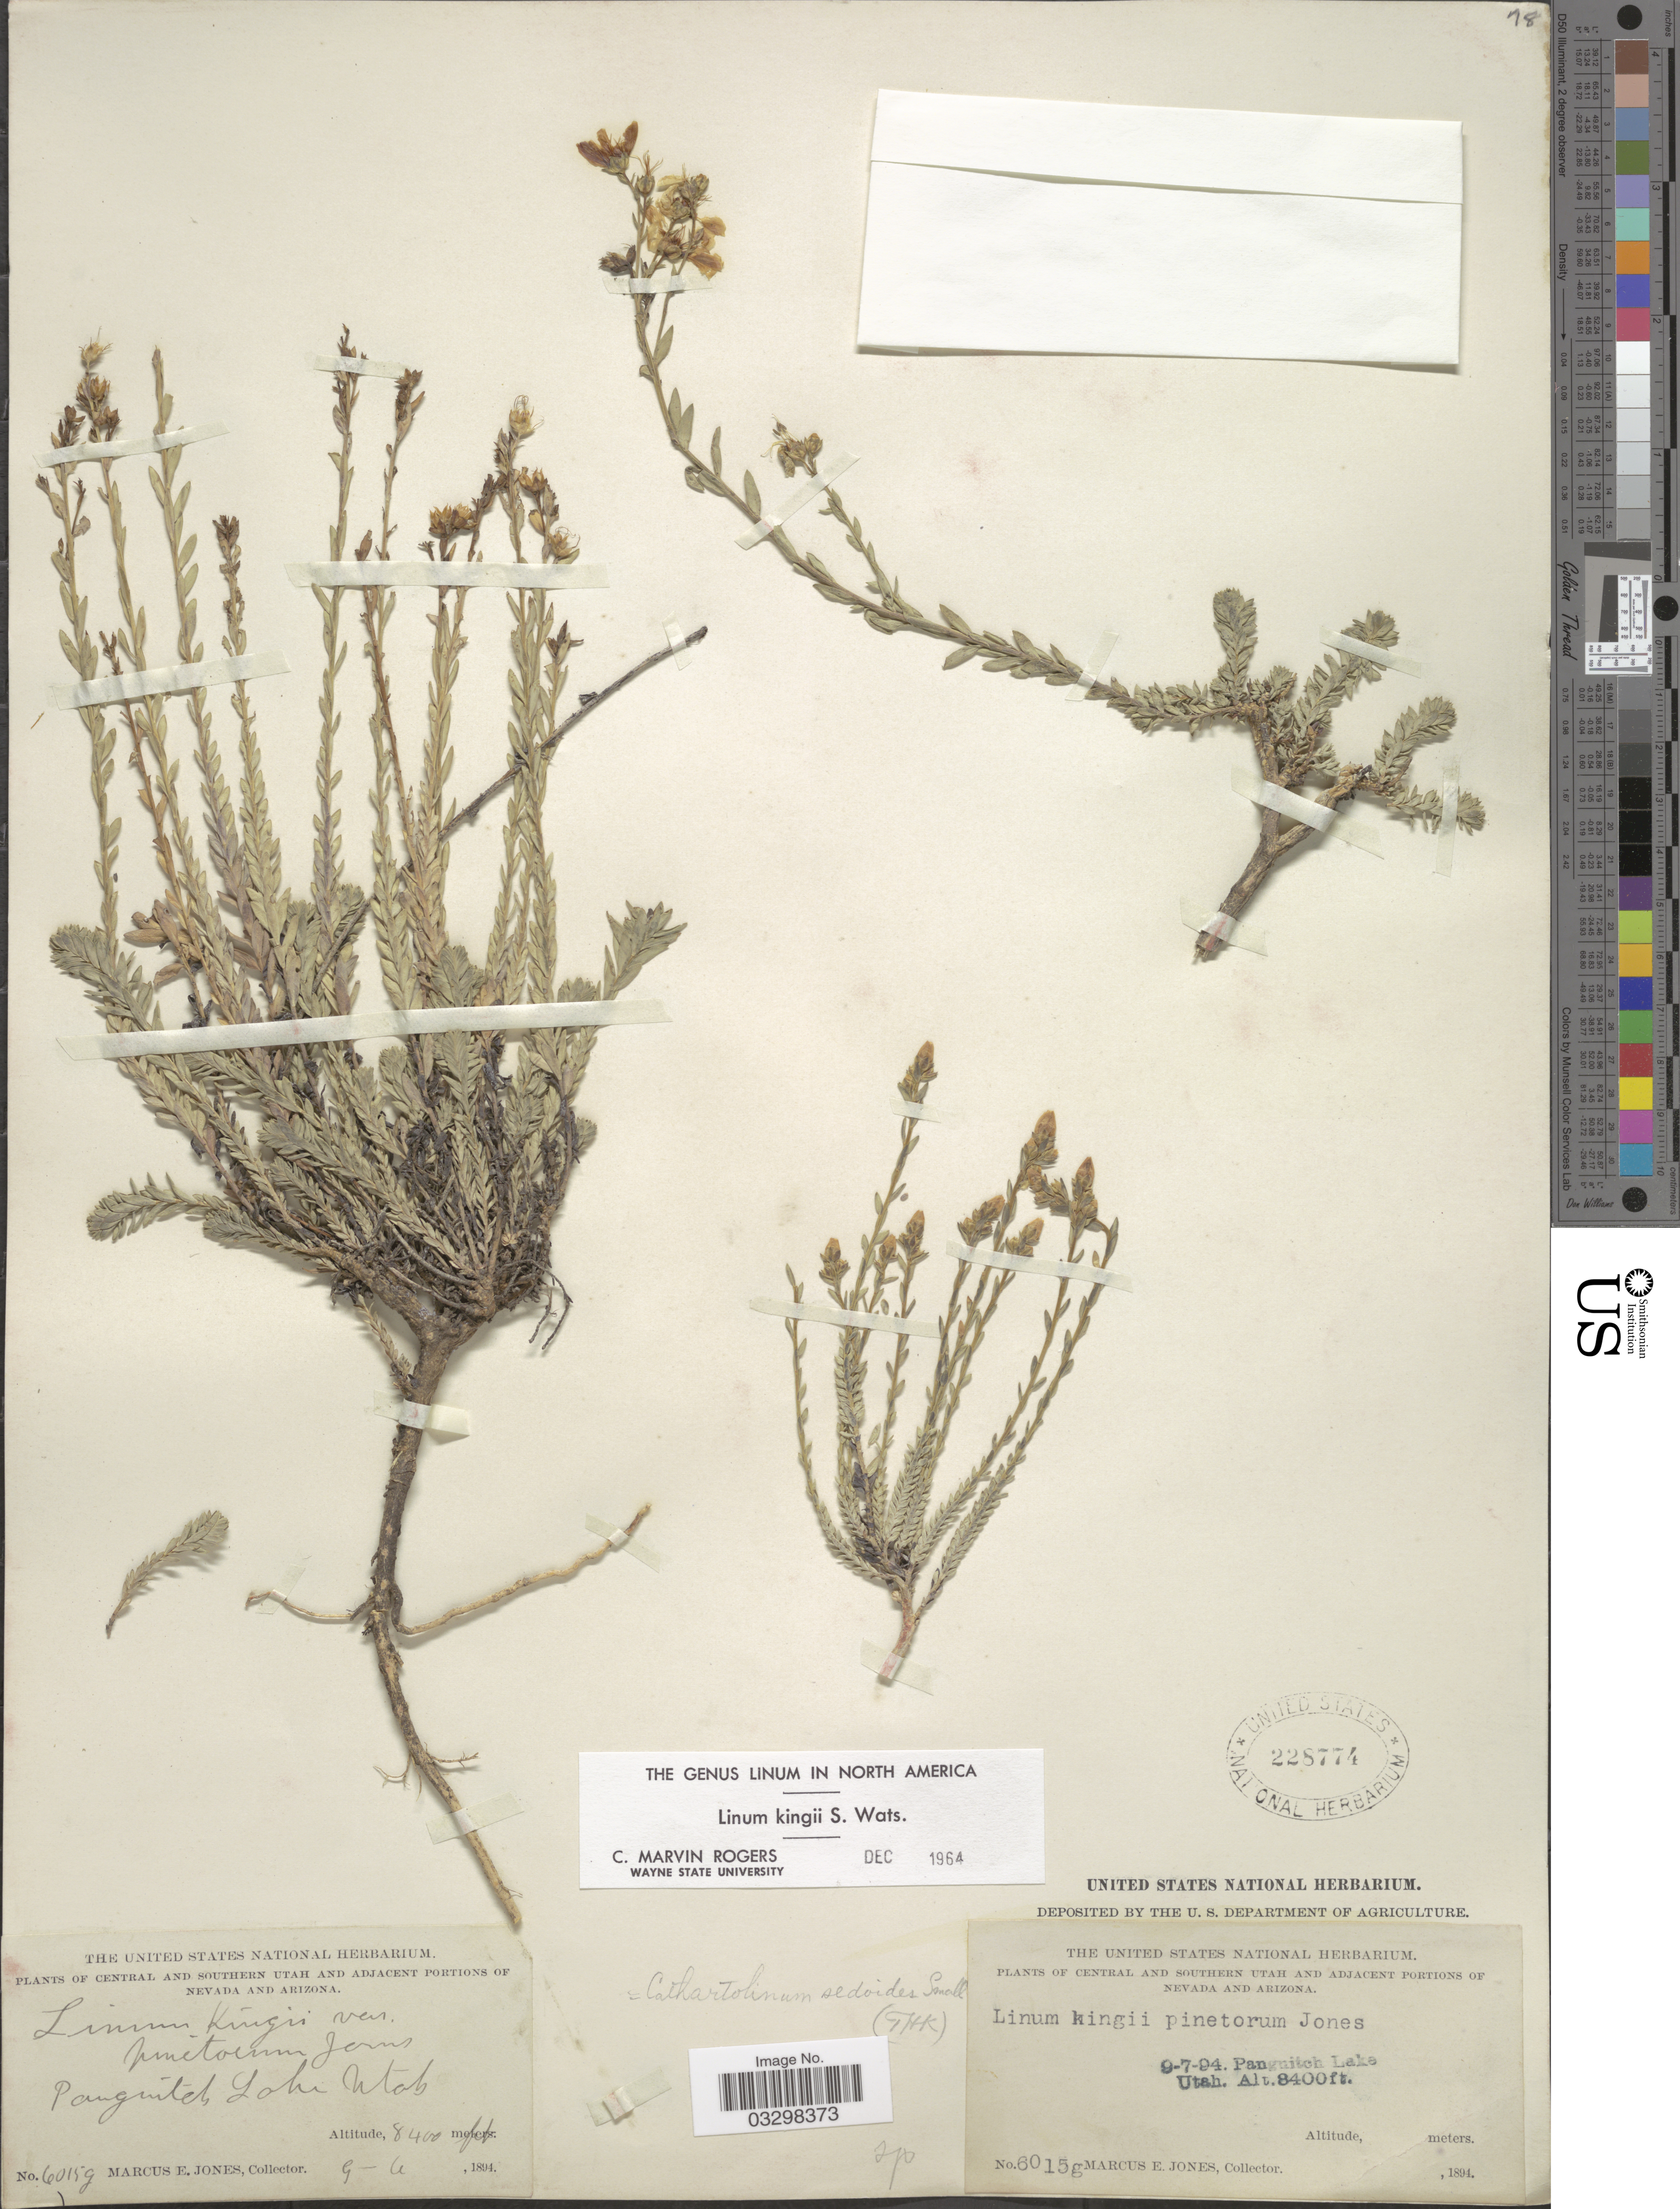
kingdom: Plantae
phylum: Tracheophyta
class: Magnoliopsida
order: Apiales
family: Apiaceae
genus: Selinum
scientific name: Selinum kingii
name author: S. Watson in C. King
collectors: M. E. Jones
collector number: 6015g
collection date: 1894-09-06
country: United States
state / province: Utah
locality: Central and Southern Utah. Panguitch Lake Utah.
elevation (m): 2560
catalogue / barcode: US 228774